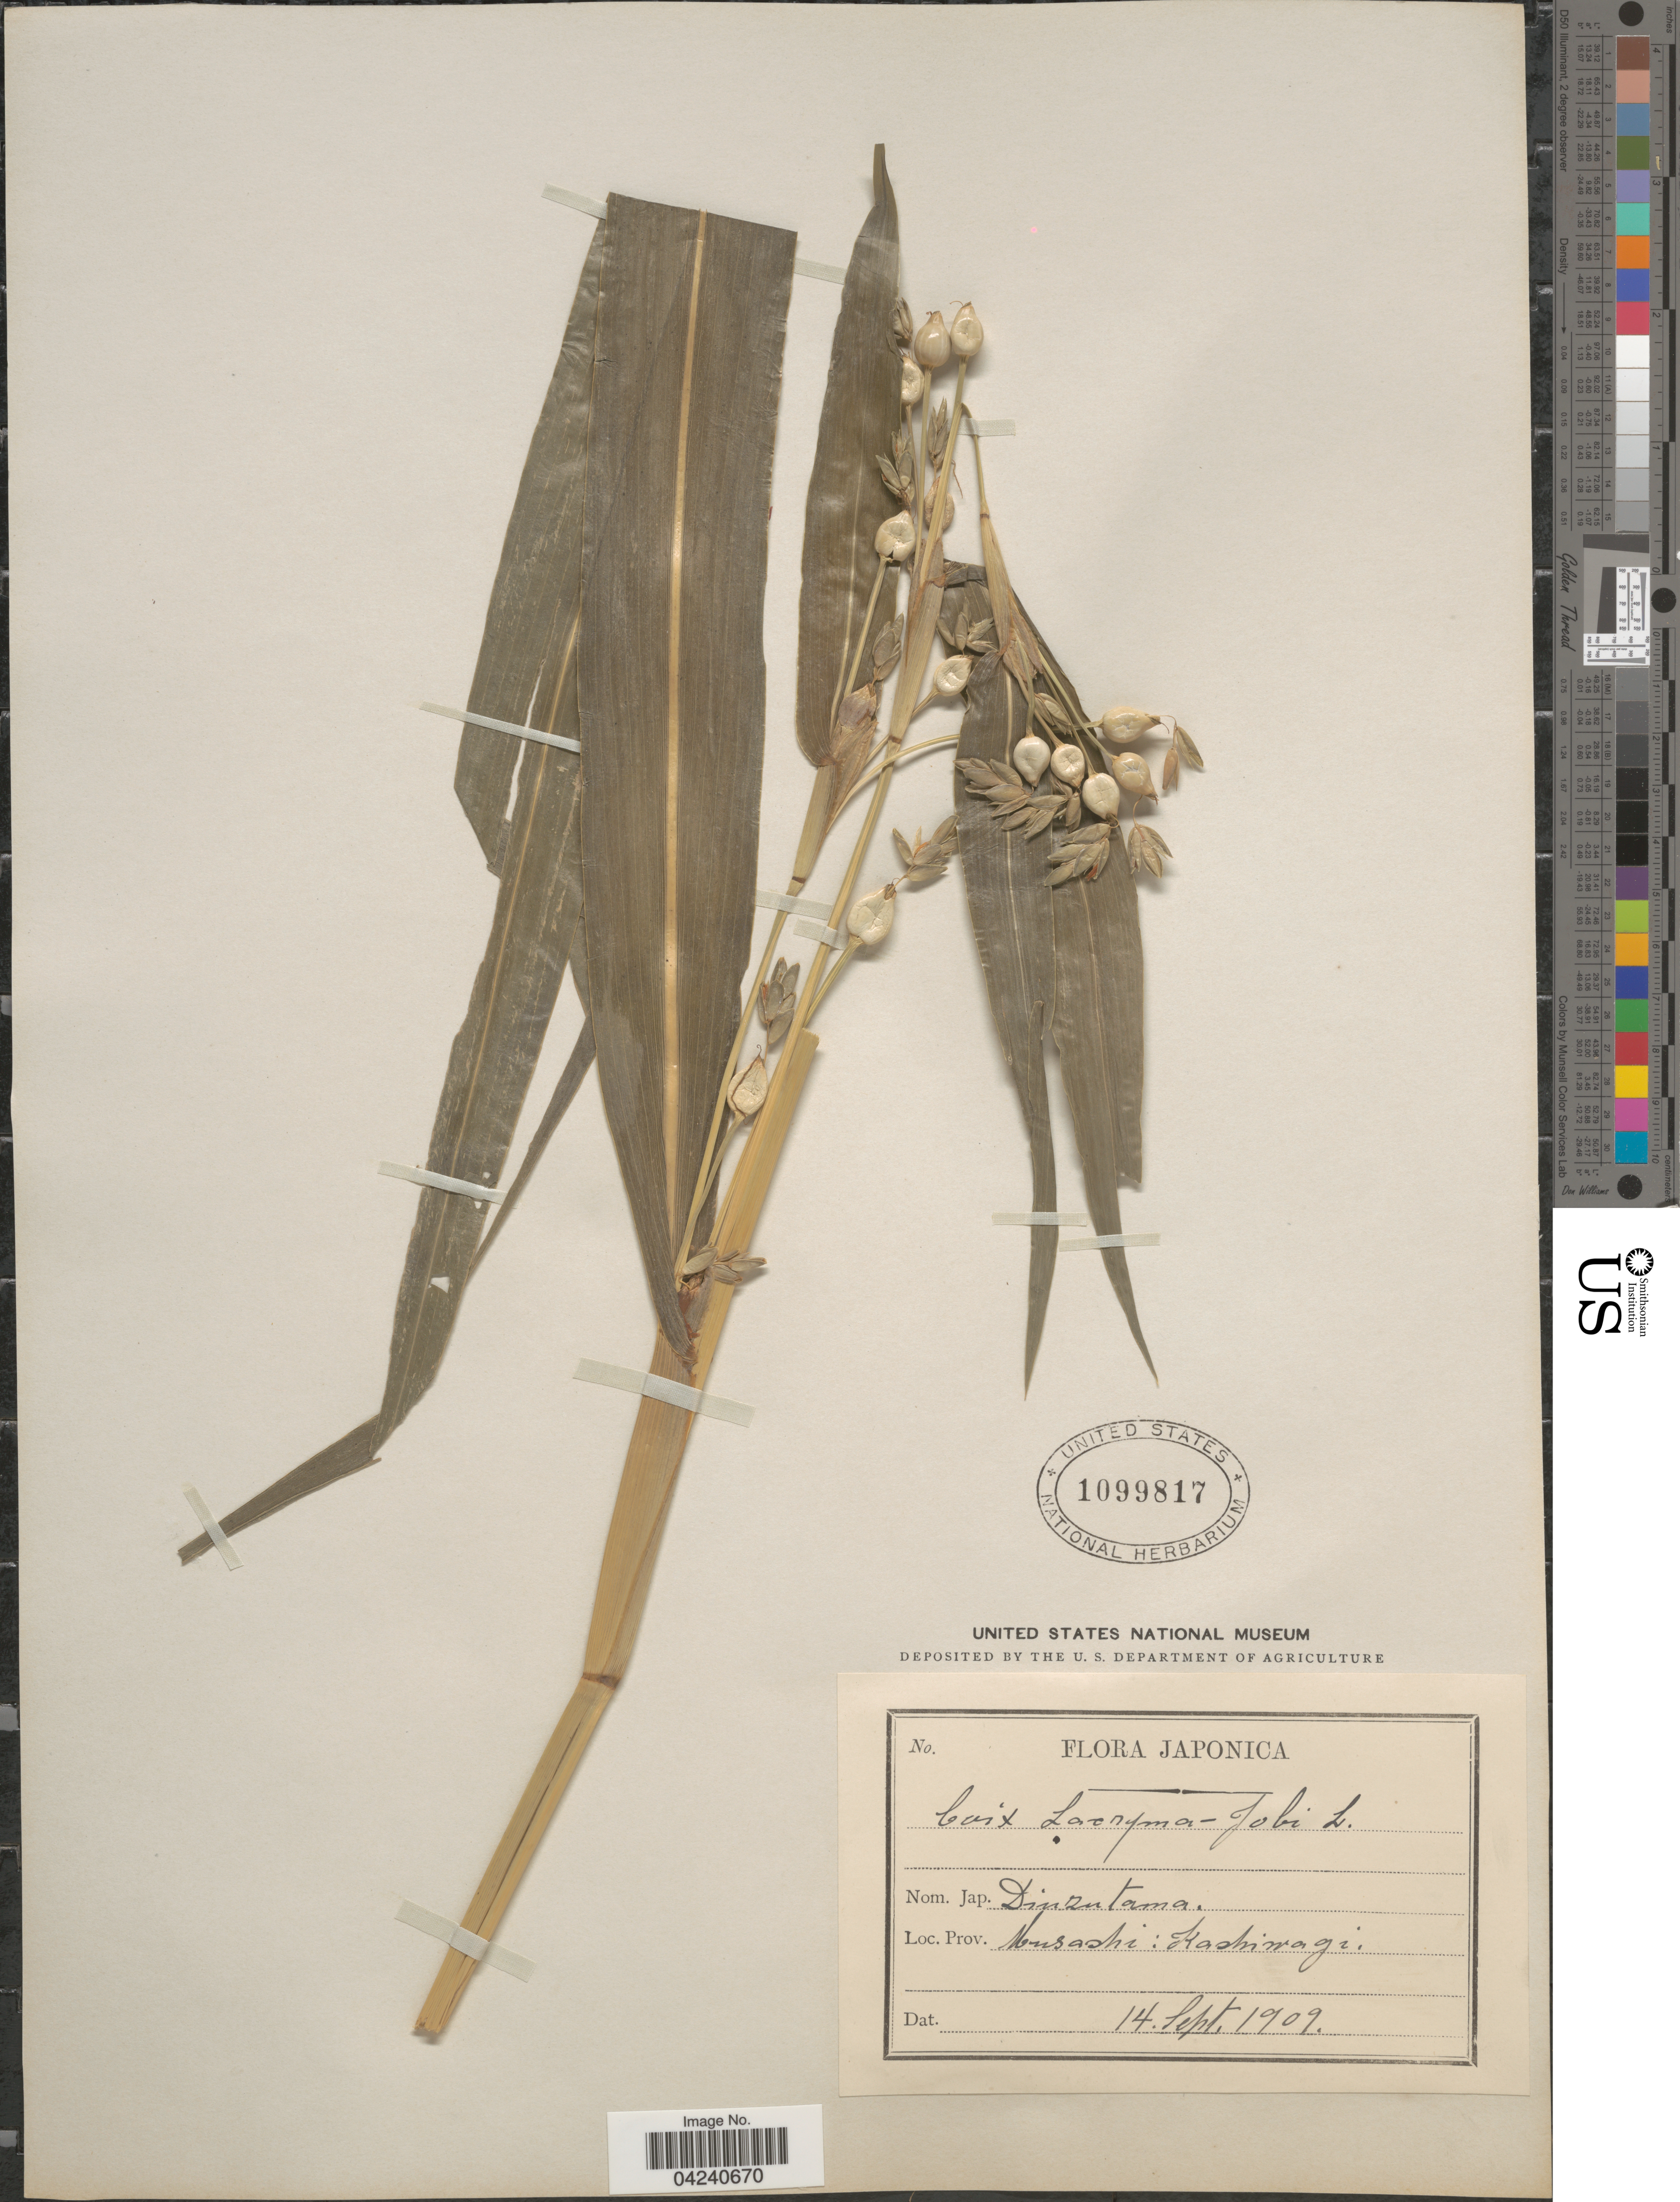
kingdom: Plantae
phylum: Tracheophyta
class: Liliopsida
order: Poales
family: Poaceae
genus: Coix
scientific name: Coix lacryma-jobi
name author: L.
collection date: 1909-09-14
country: Japan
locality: Prov. Musashi: Kashiwagi.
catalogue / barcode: US 1099817